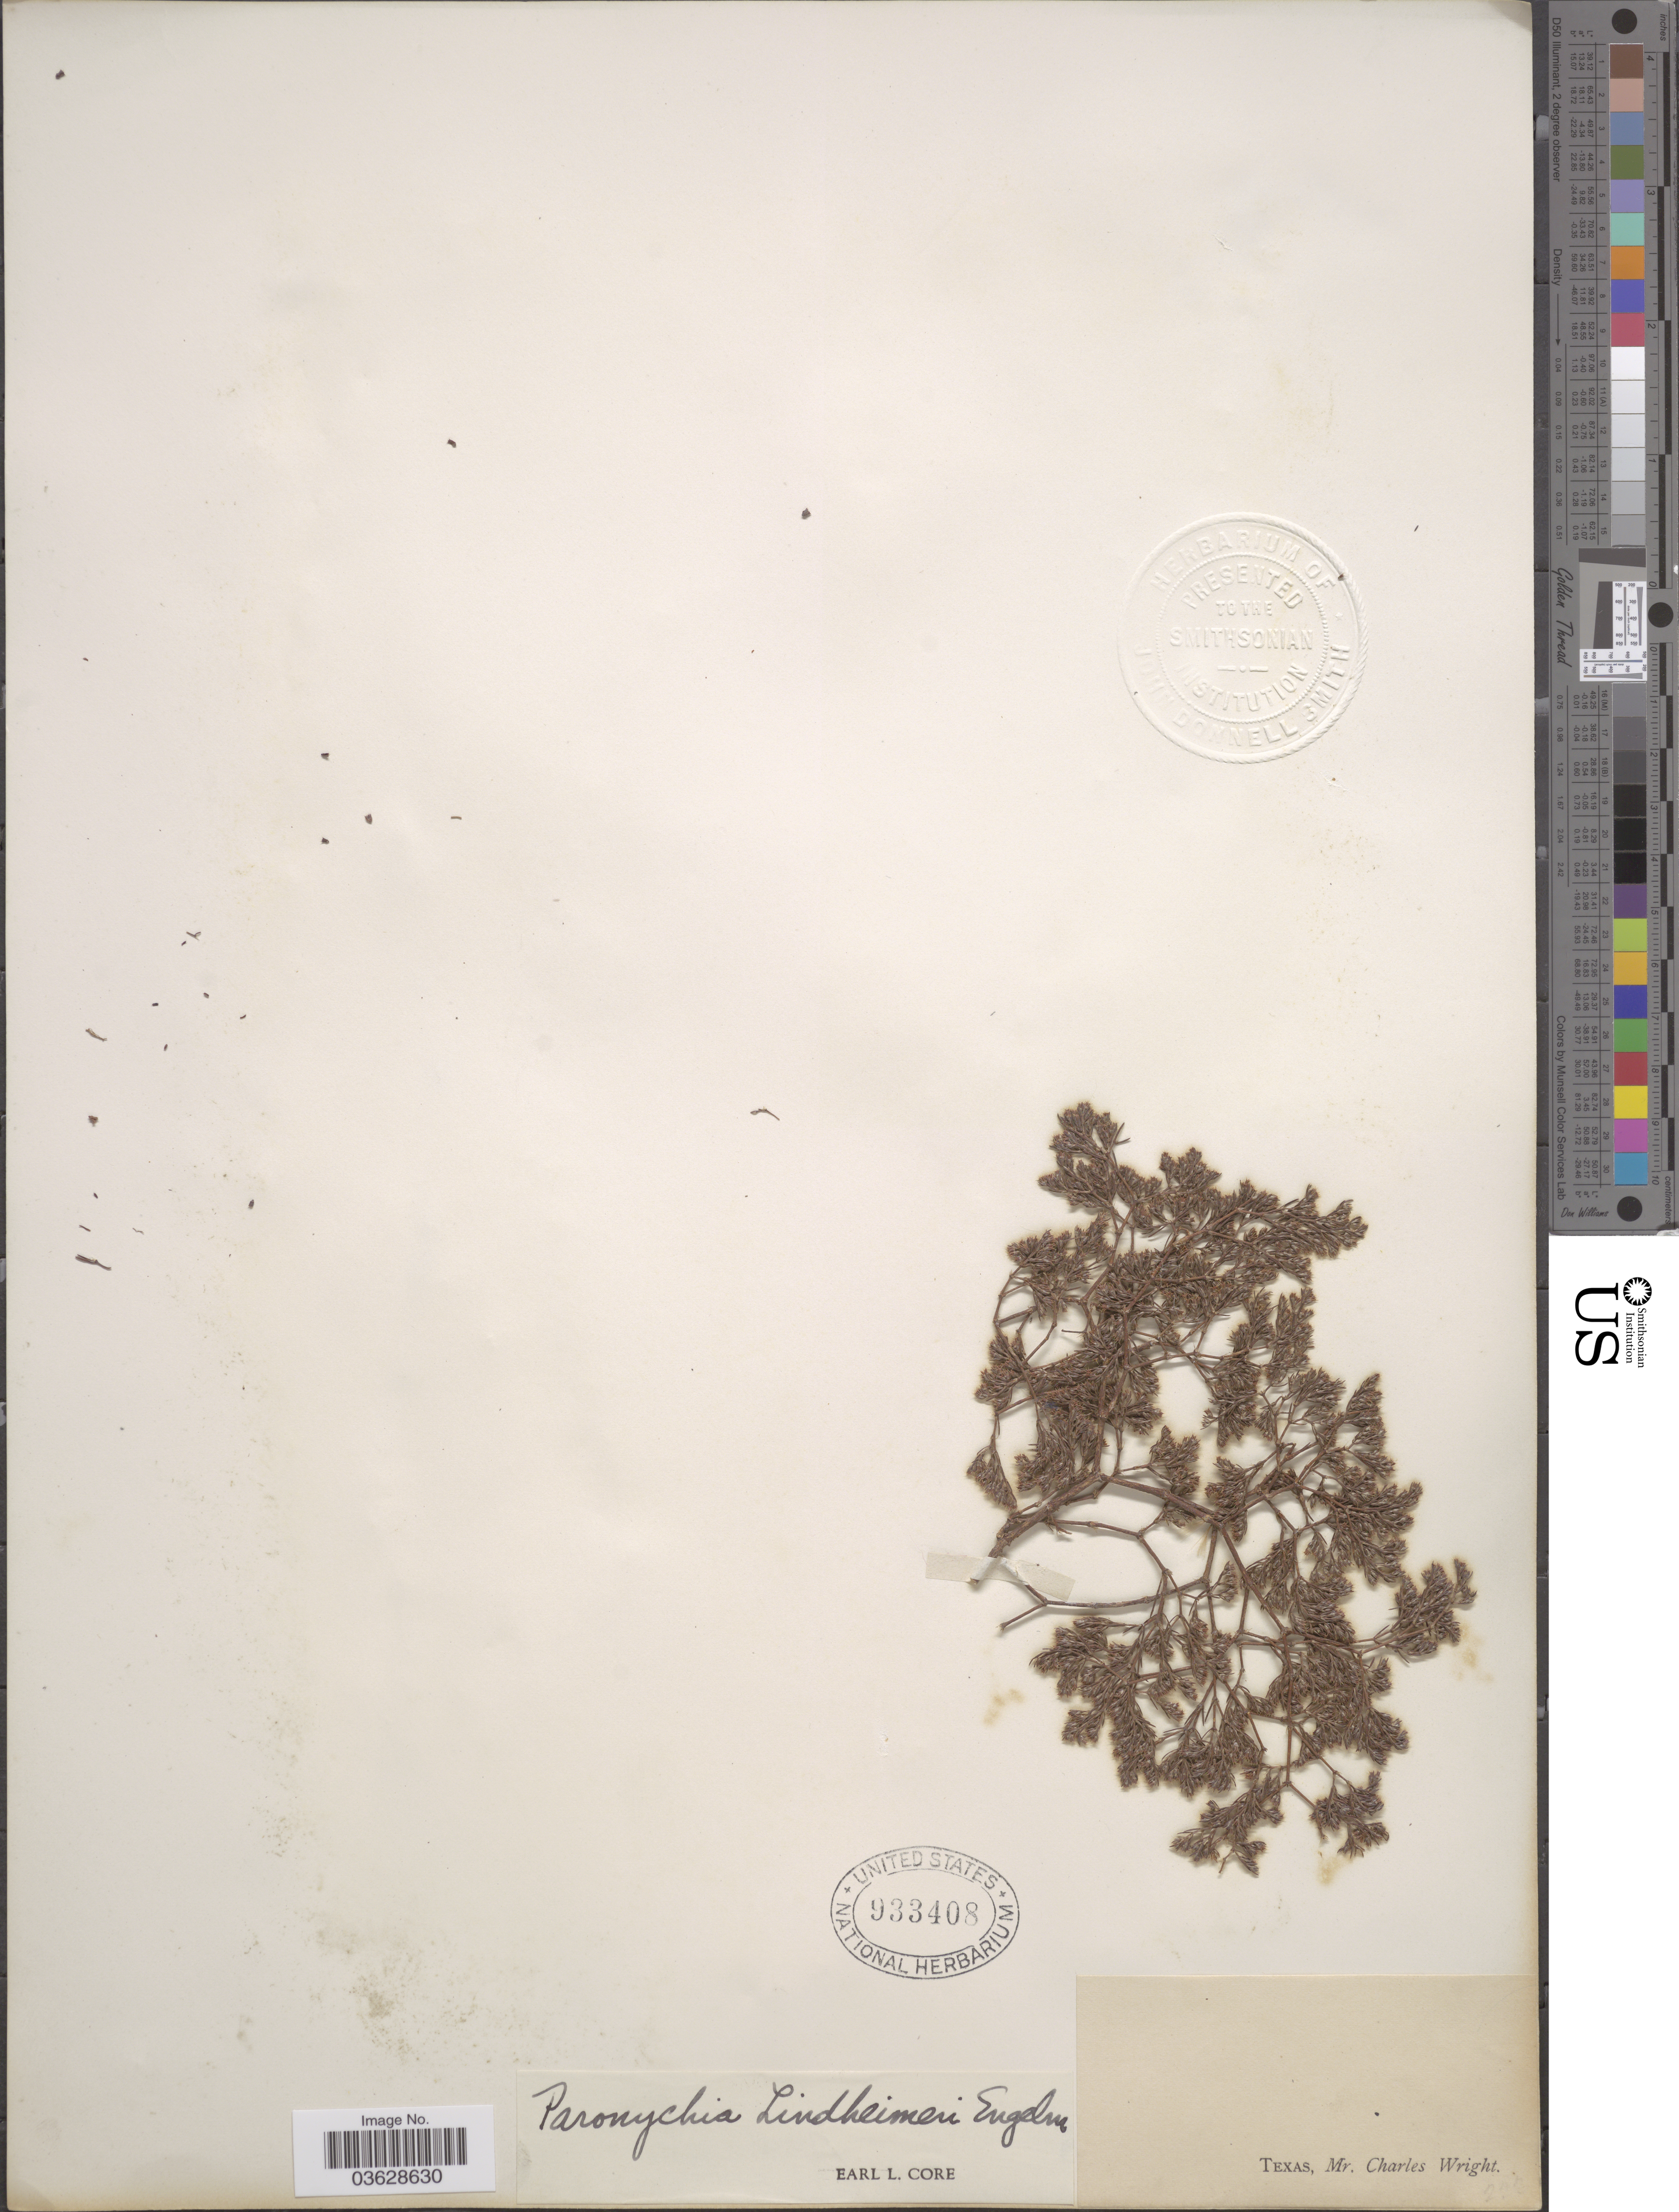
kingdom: Plantae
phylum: Tracheophyta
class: Magnoliopsida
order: Caryophyllales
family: Caryophyllaceae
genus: Paronychia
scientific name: Paronychia lindheimeri var. lindheimeri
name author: Engelm. ex A. Gray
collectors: C. Wright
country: United States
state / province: Texas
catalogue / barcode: US 933408